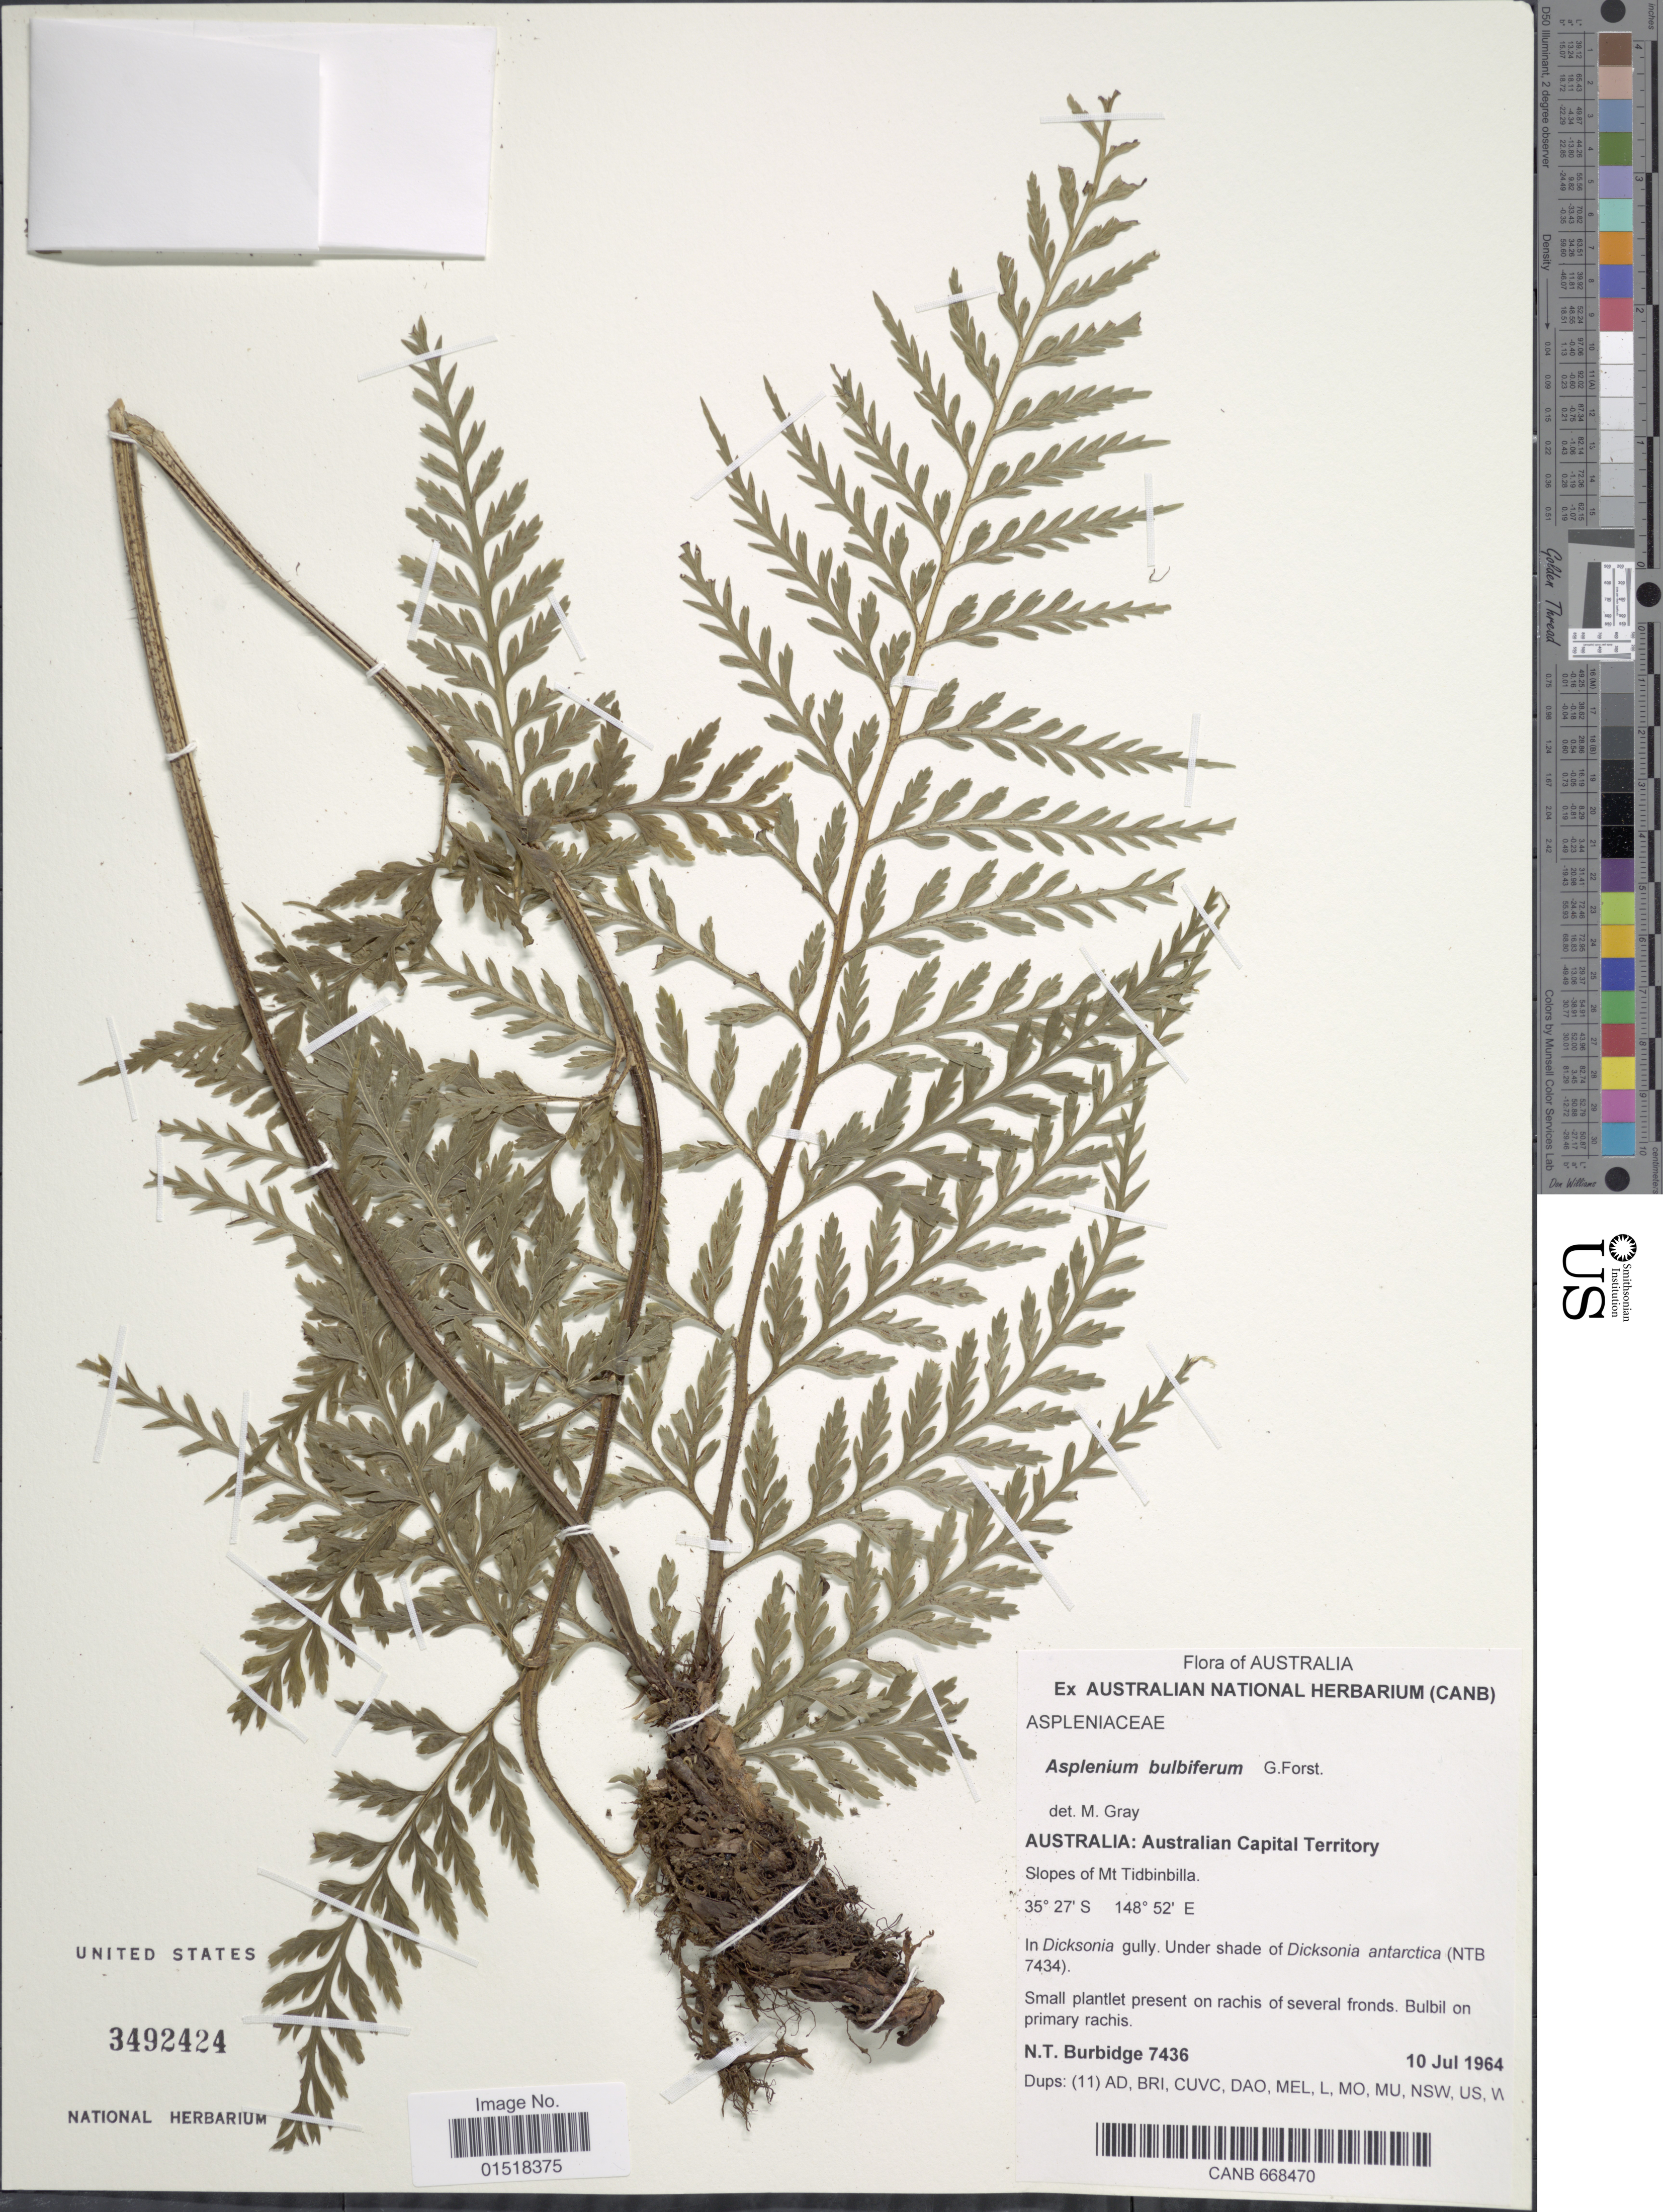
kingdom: Plantae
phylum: Tracheophyta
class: Polypodiopsida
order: Polypodiales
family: Aspleniaceae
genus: Asplenium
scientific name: Asplenium bulbiferum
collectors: N. T. Burbidge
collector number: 7436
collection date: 1964-07-10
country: Australia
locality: Australian Capital Territory. Slopes of Mt Tidbinbilla.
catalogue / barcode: US 3492424